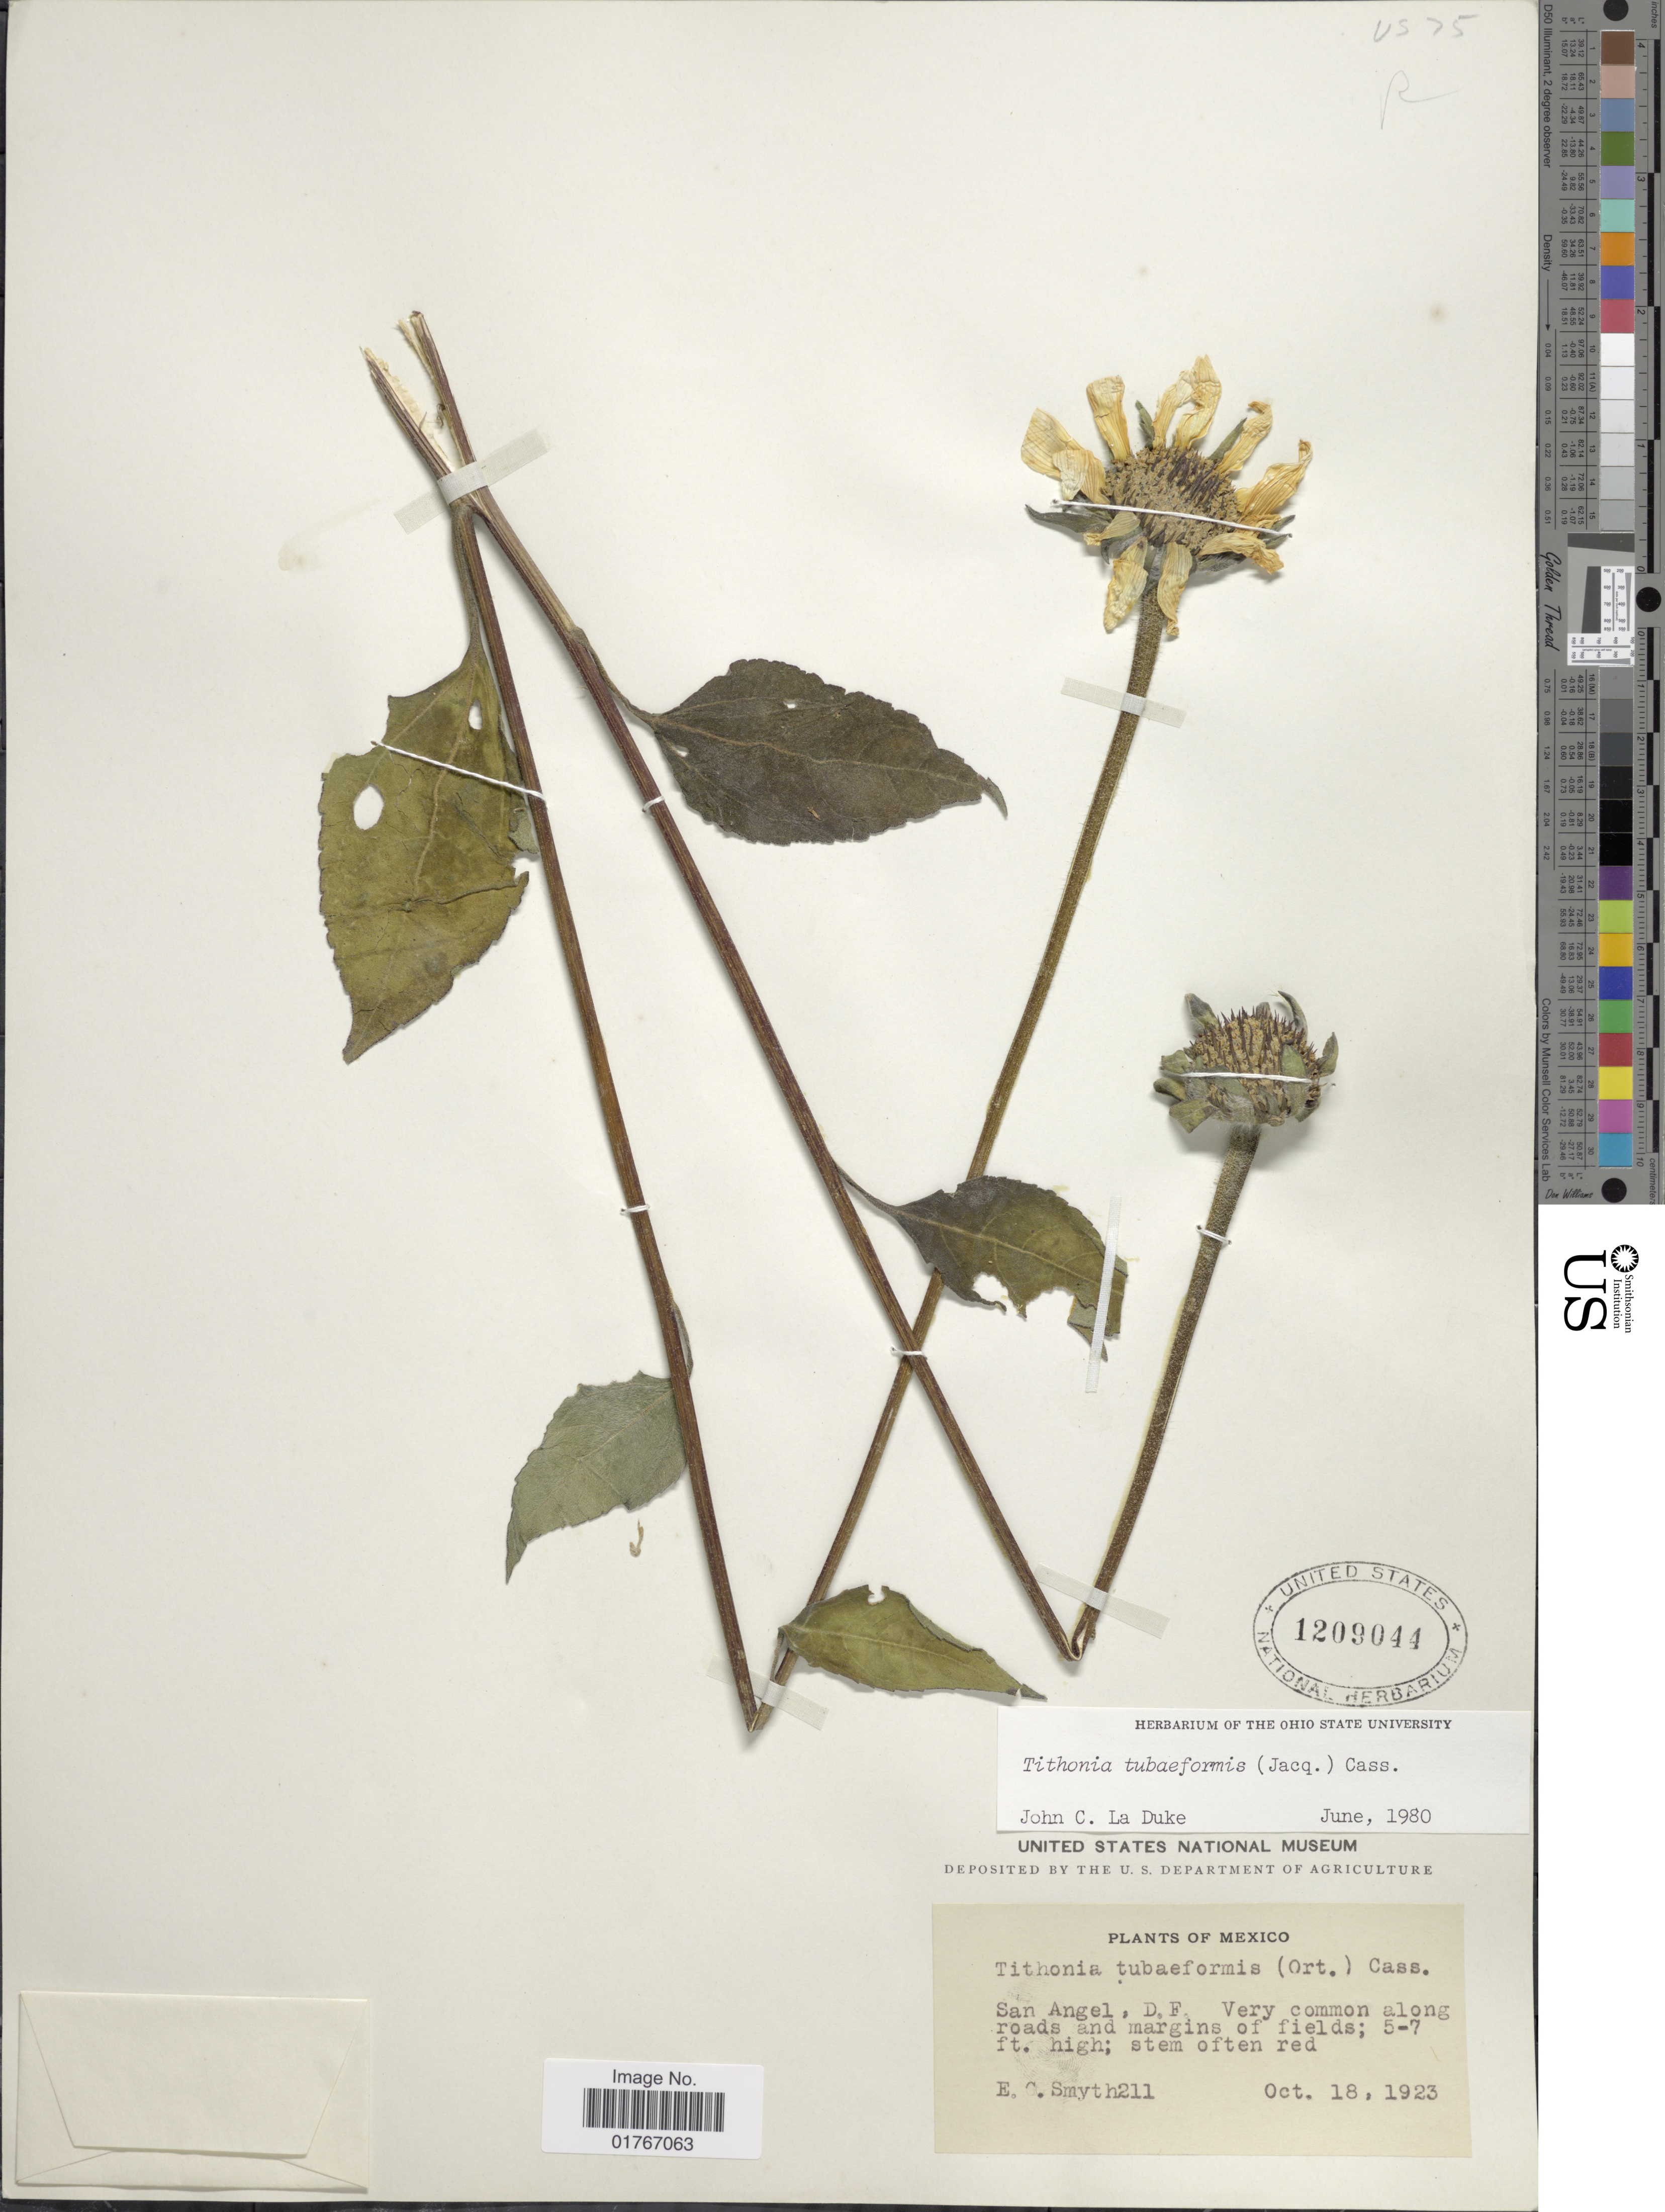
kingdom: Plantae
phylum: Tracheophyta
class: Magnoliopsida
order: Asterales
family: Asteraceae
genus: Tithonia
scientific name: Tithonia tubaeformis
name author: (Jacq.) Cass.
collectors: E. Smyth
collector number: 211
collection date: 1923-10-18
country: Mexico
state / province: Distrito Federal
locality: San Angel, D.F..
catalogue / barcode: US 1209044